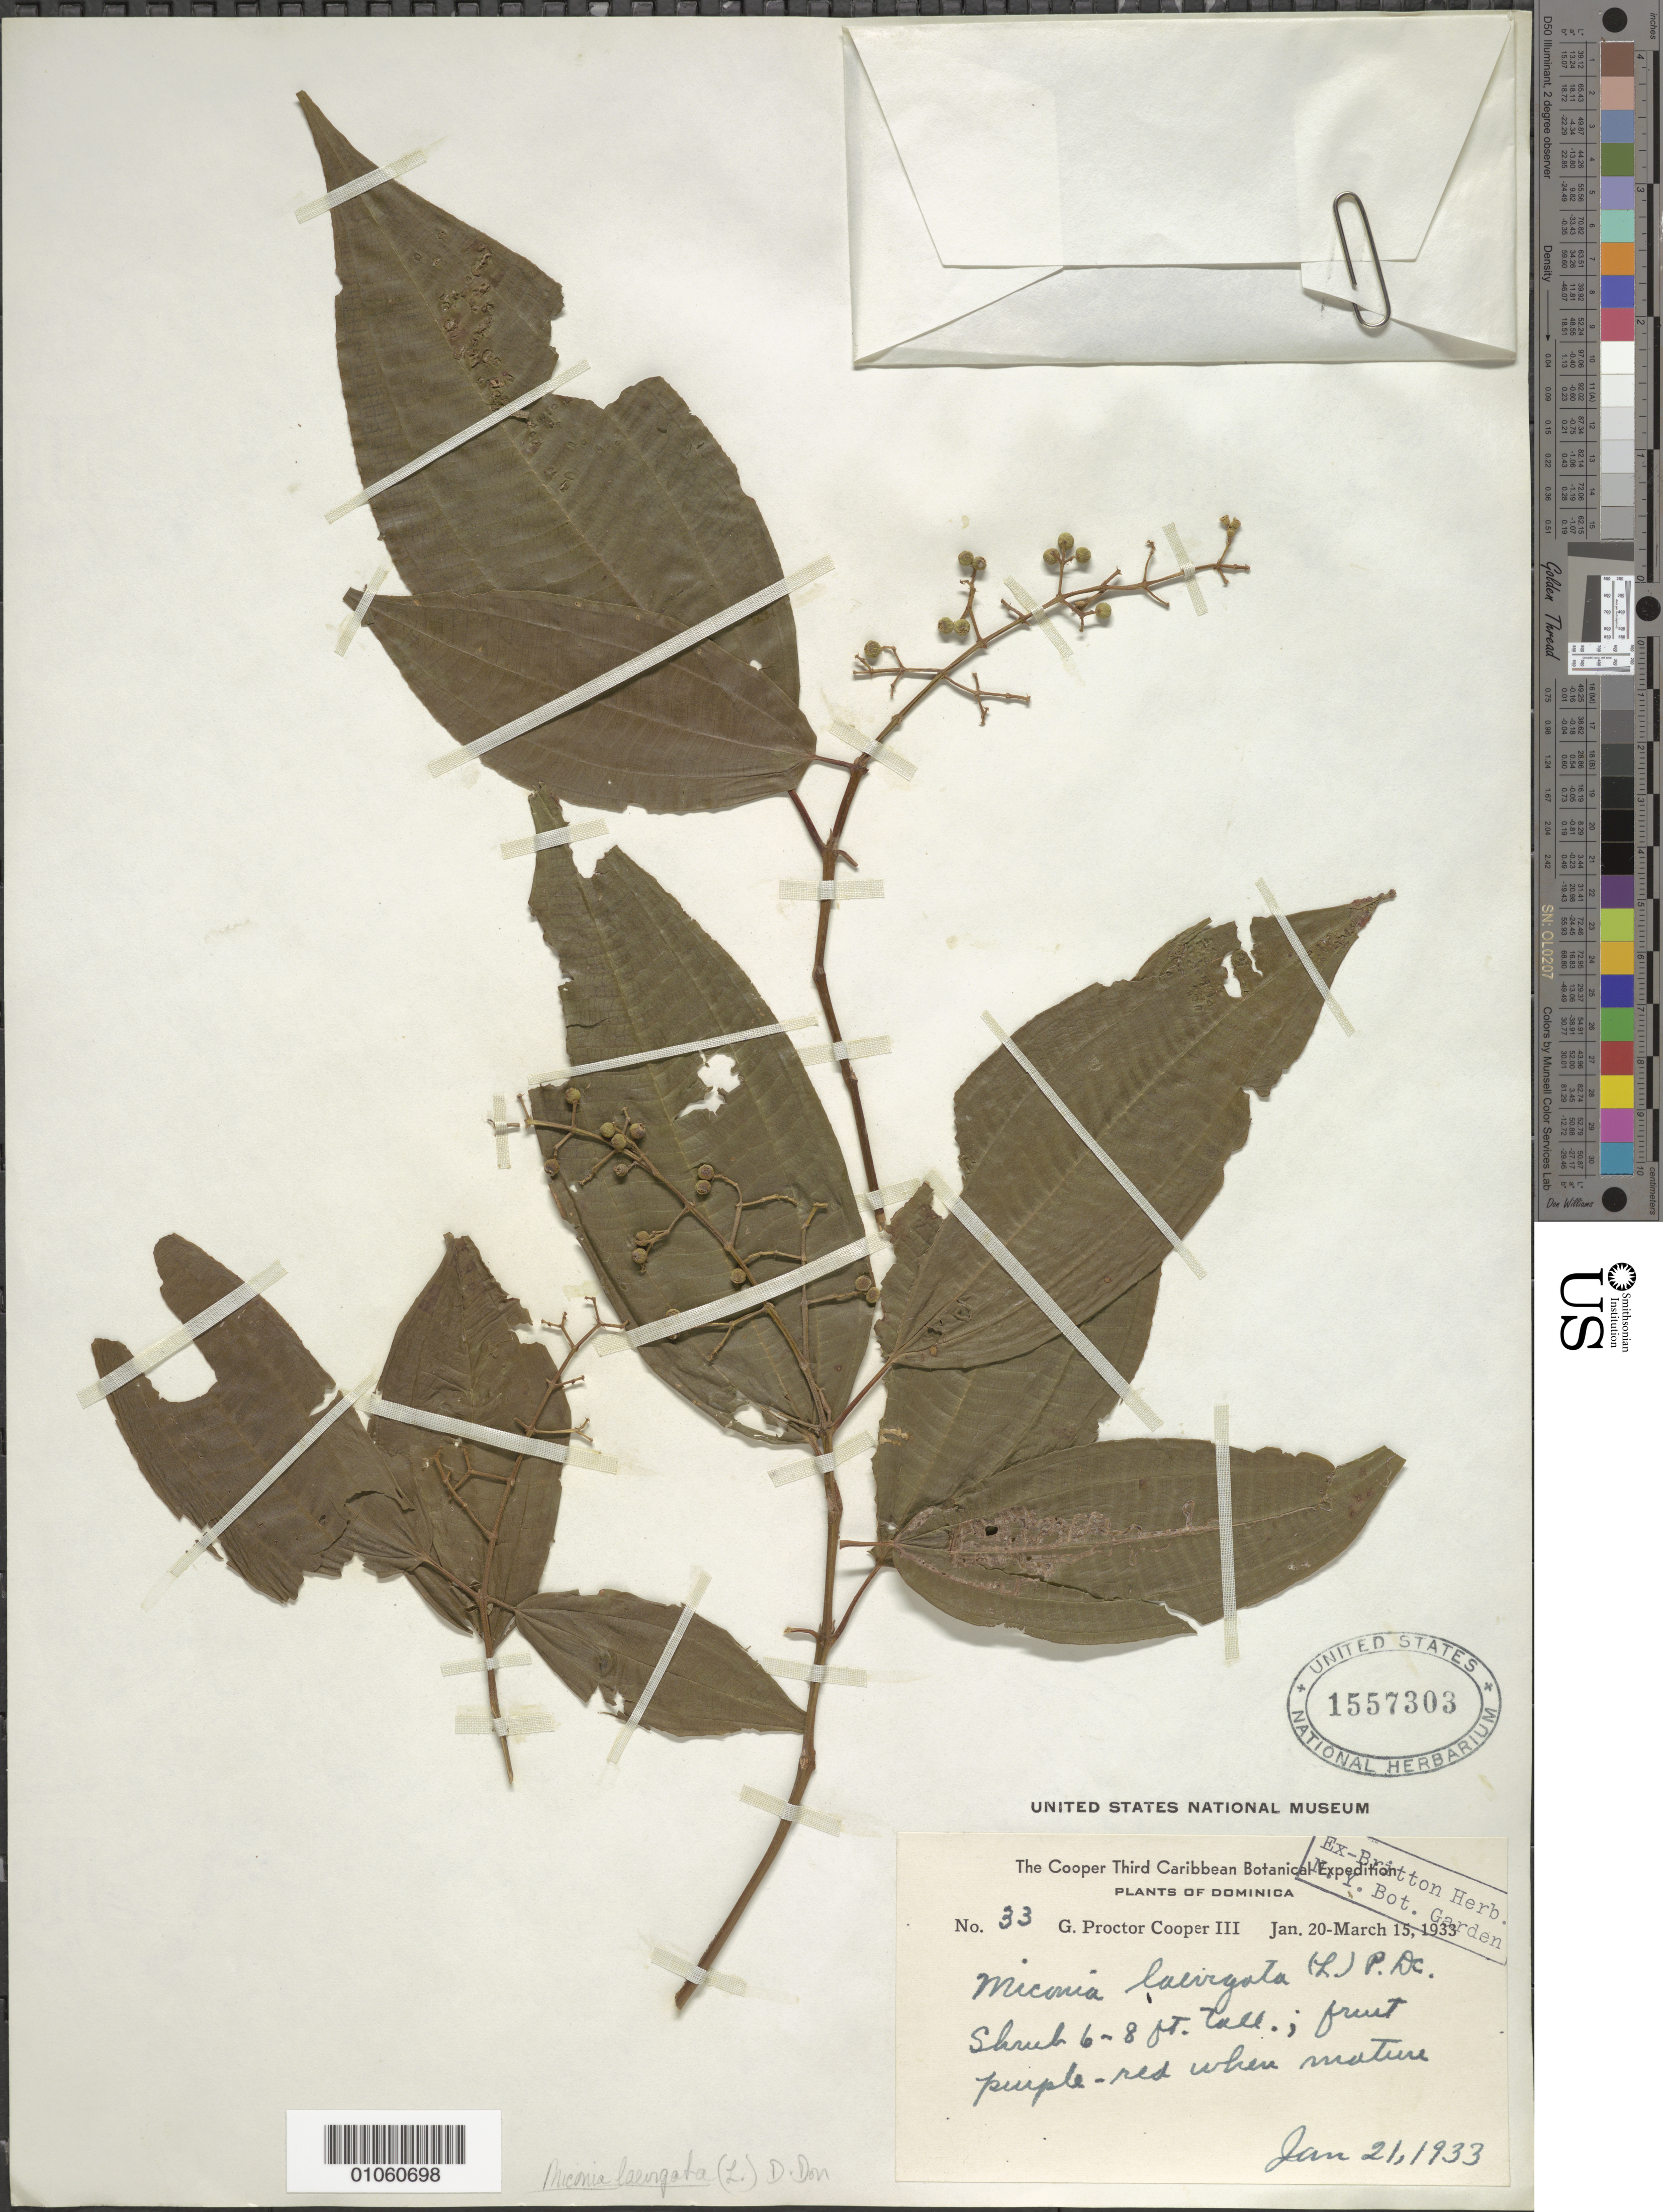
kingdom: Plantae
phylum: Tracheophyta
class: Magnoliopsida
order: Myrtales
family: Melastomataceae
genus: Miconia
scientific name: Miconia laevigata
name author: (L.) D. Don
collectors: G. Cooper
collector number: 33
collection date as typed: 21 Jan 1933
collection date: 1933-01-21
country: Dominica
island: Dominica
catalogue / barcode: US 1557303